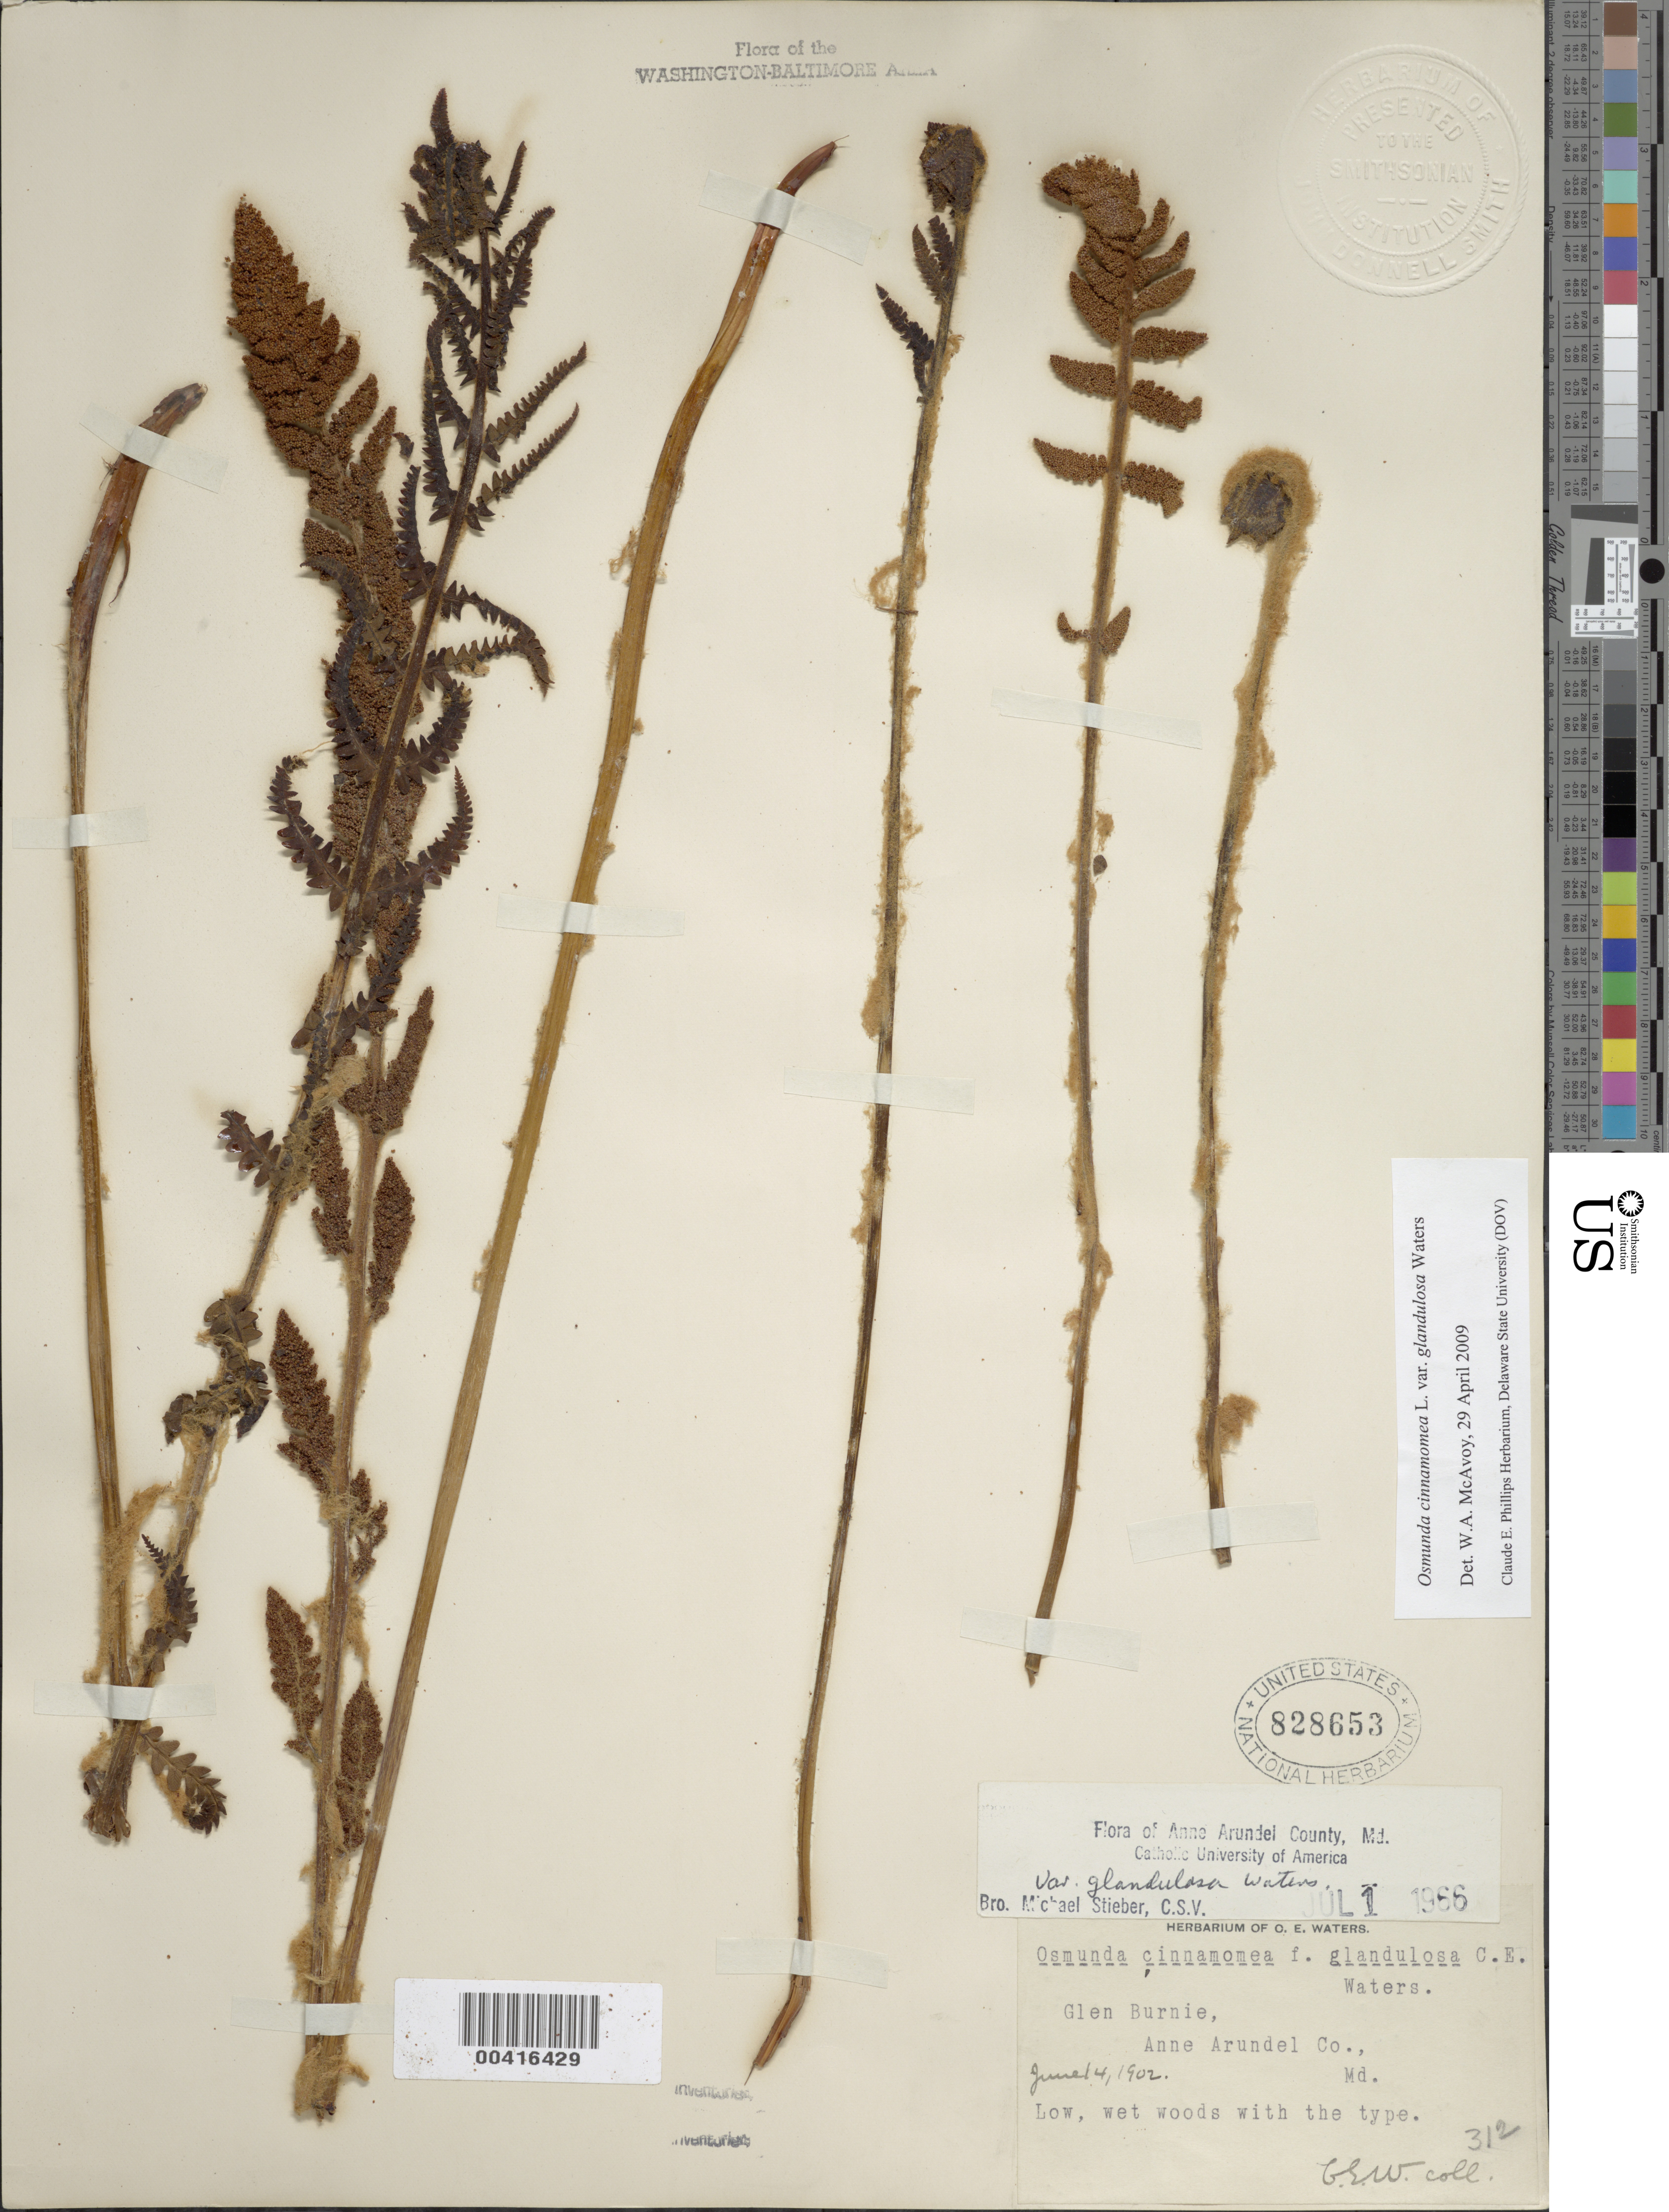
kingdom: Plantae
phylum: Tracheophyta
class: Polypodiopsida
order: Osmundales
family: Osmundaceae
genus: Osmundastrum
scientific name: Osmundastrum cinnamomeum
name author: (L.) C. Presl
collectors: C. Waters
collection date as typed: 14 Jun 1902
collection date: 1902-06-14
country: United States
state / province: Maryland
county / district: Anne Arundel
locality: Glen Burnie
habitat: Low wet woods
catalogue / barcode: US 828653